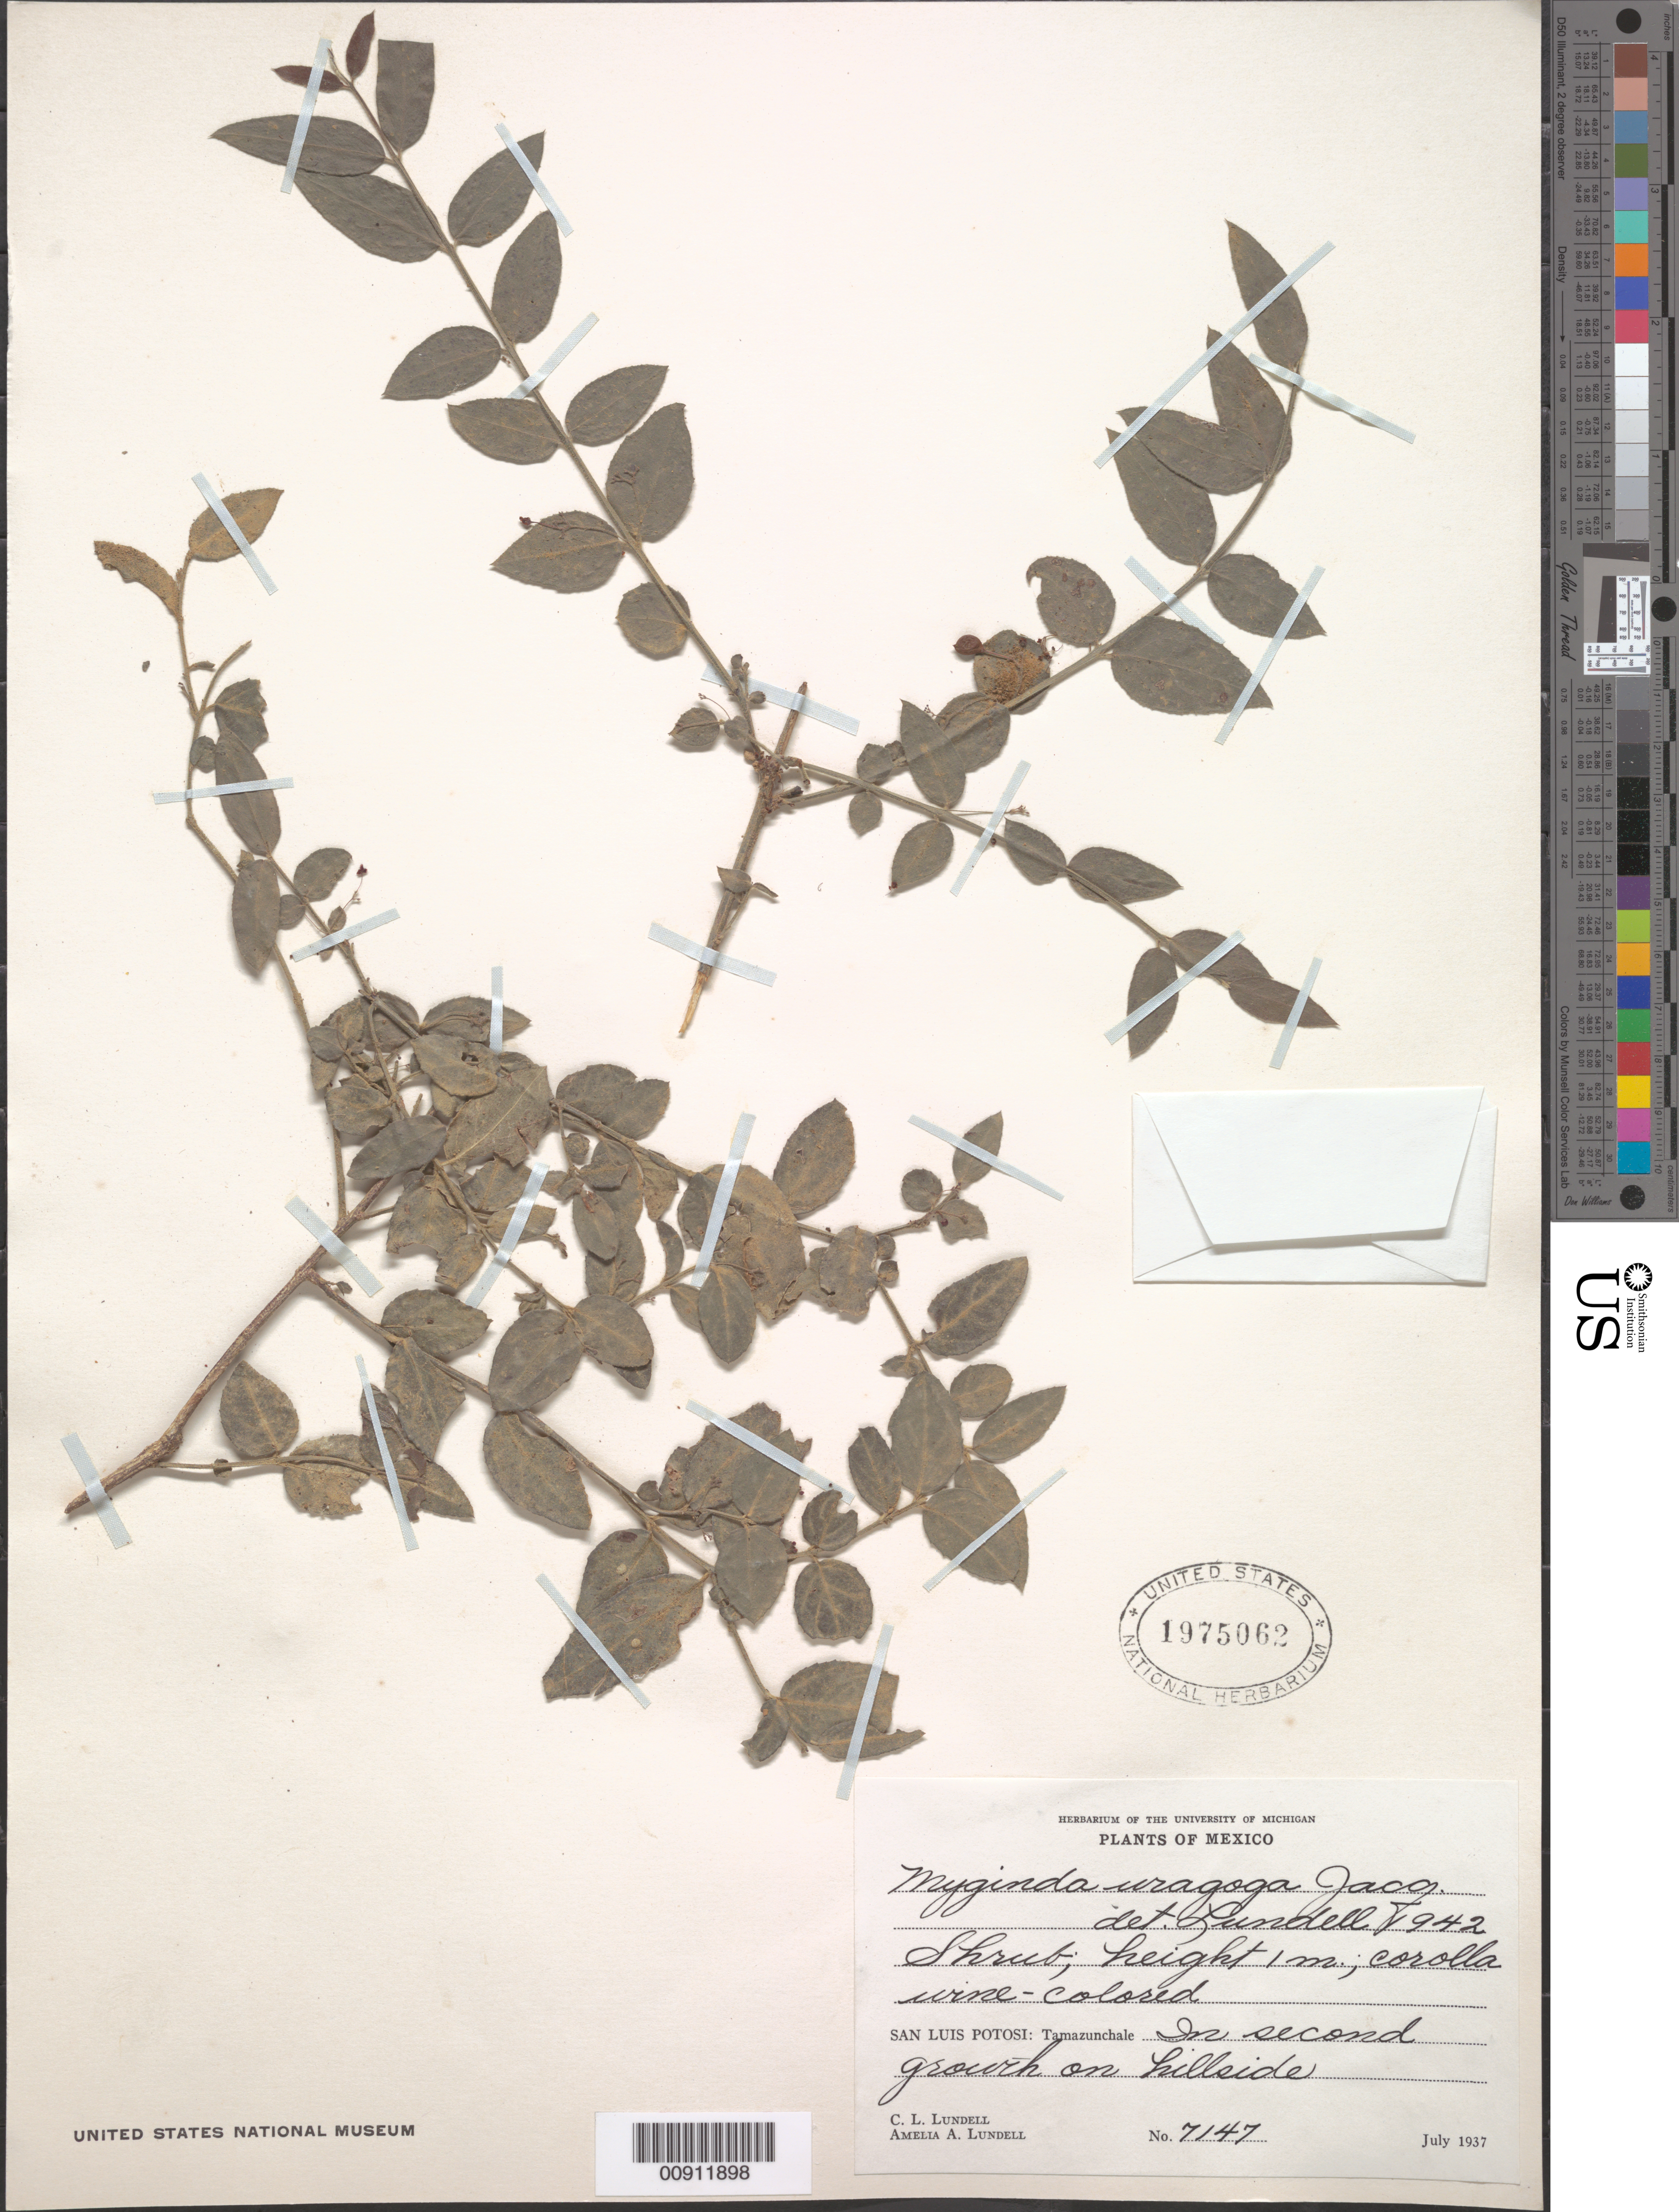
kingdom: Plantae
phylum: Tracheophyta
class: Magnoliopsida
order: Celastrales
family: Celastraceae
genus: Crossopetalum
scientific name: Crossopetalum uragoga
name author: (Jacq.) Kuntze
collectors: C. L. Lundell & A. A. Lundell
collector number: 7147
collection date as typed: Jul 1937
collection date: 1937-07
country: Mexico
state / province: San Luis Potosí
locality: San Luis Potosí: Tamazunchale.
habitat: In second growth on hillside.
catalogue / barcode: US 1975062